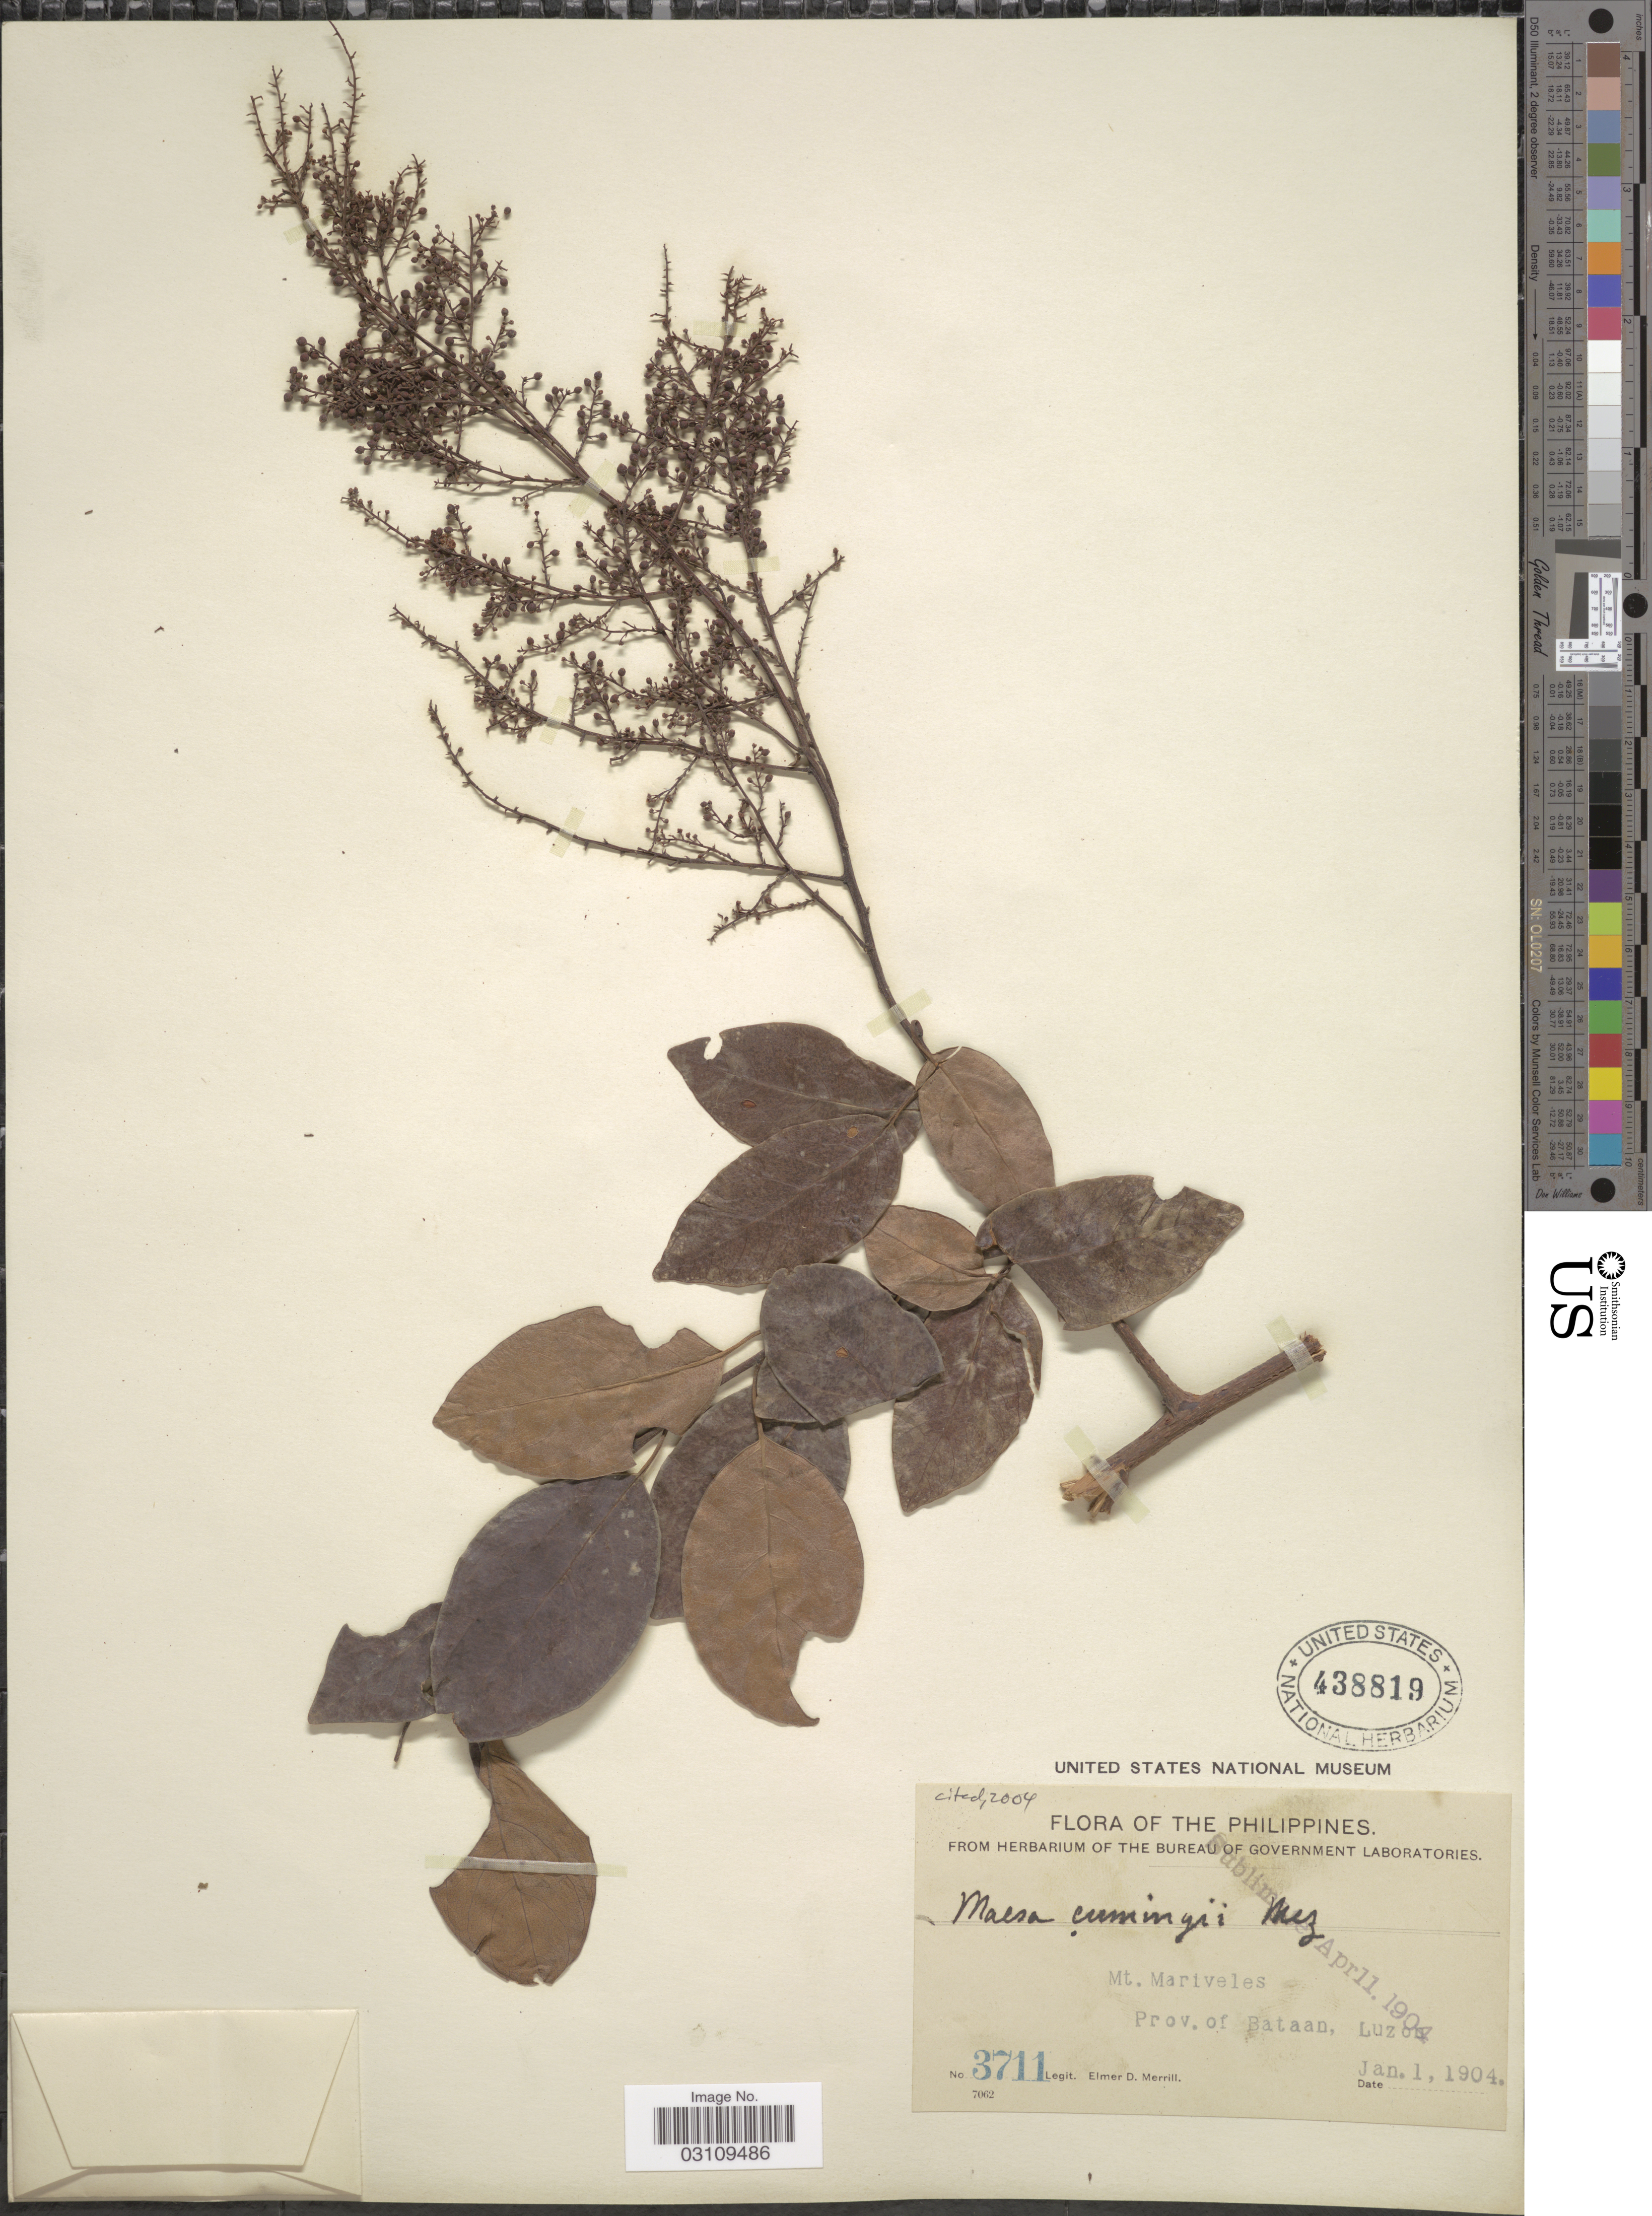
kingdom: Plantae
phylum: Tracheophyta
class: Magnoliopsida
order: Ericales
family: Primulaceae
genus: Maesa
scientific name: Maesa cumingii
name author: Mez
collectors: E. D. Merrill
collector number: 3711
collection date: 1904-01-01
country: Philippines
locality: Mt. Mariveles, Prov. of Bataan, Luzon.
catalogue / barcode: US 438819